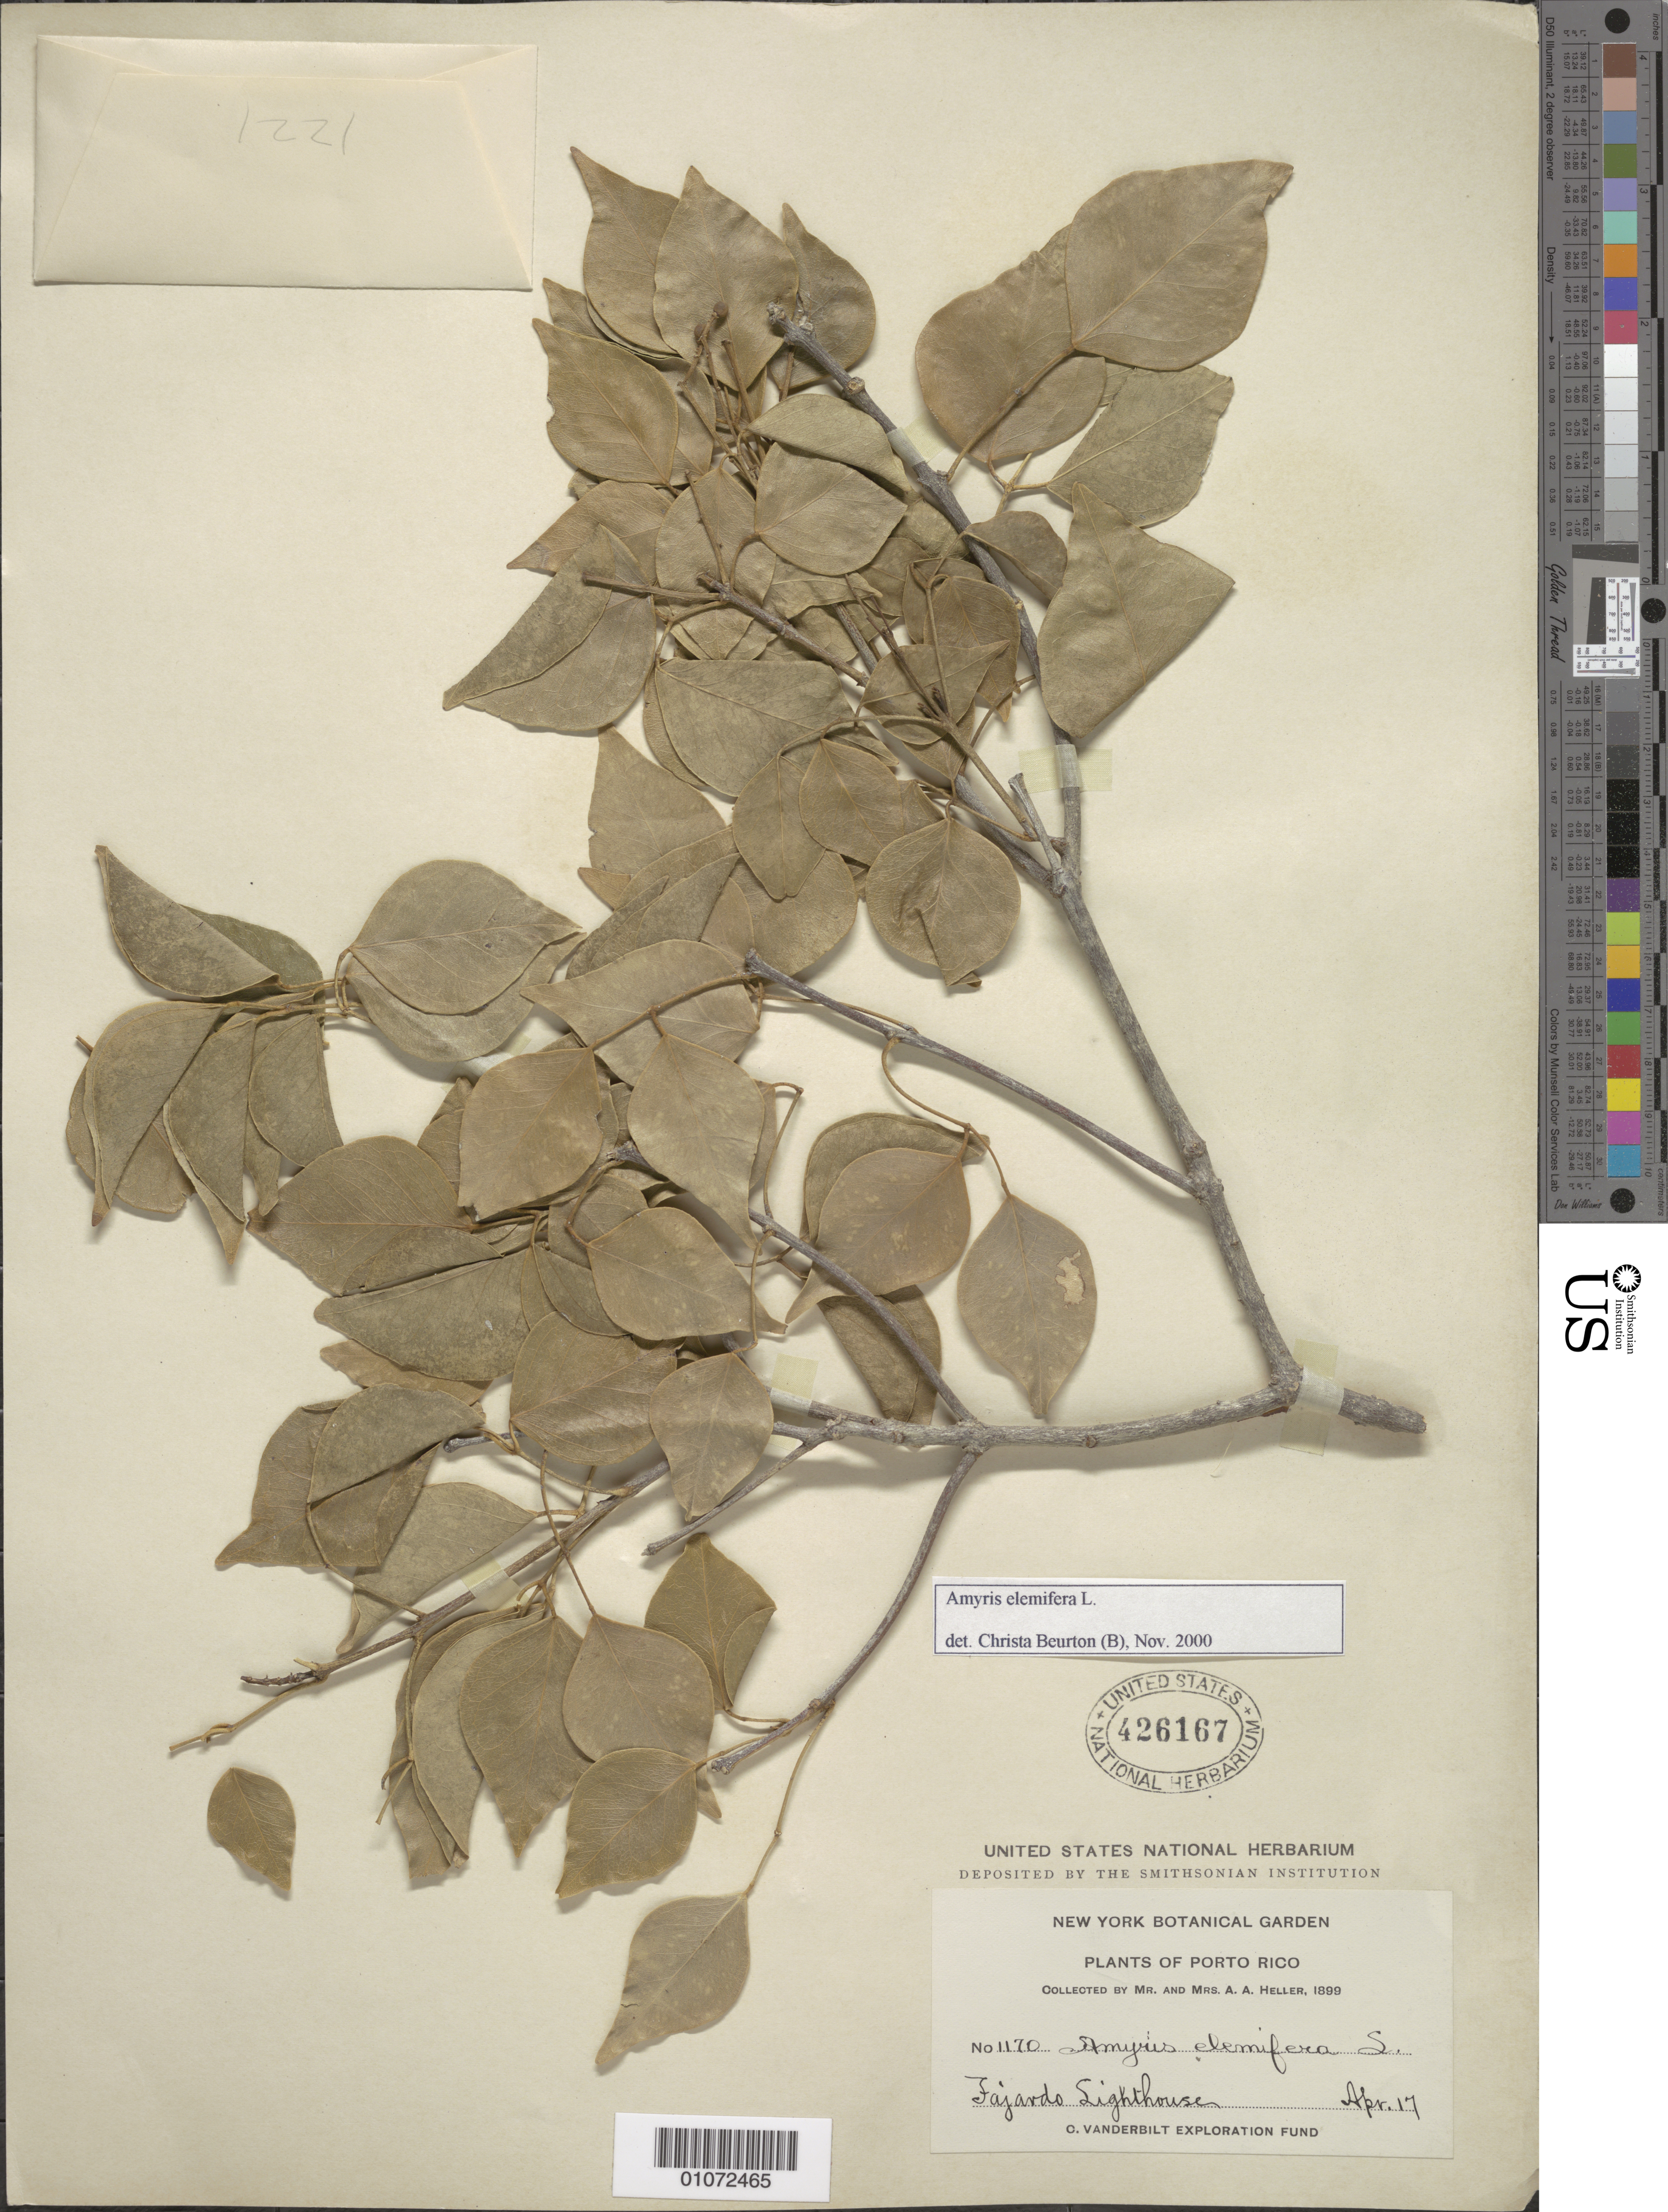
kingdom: Plantae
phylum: Tracheophyta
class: Magnoliopsida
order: Sapindales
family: Rutaceae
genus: Amyris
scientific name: Amyris elemifera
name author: L.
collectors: A. A. Heller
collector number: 1170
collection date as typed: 17 Apr 1899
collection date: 1899-04-17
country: Puerto Rico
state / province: Fajardo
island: Puerto Rico I.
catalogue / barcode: US 426167